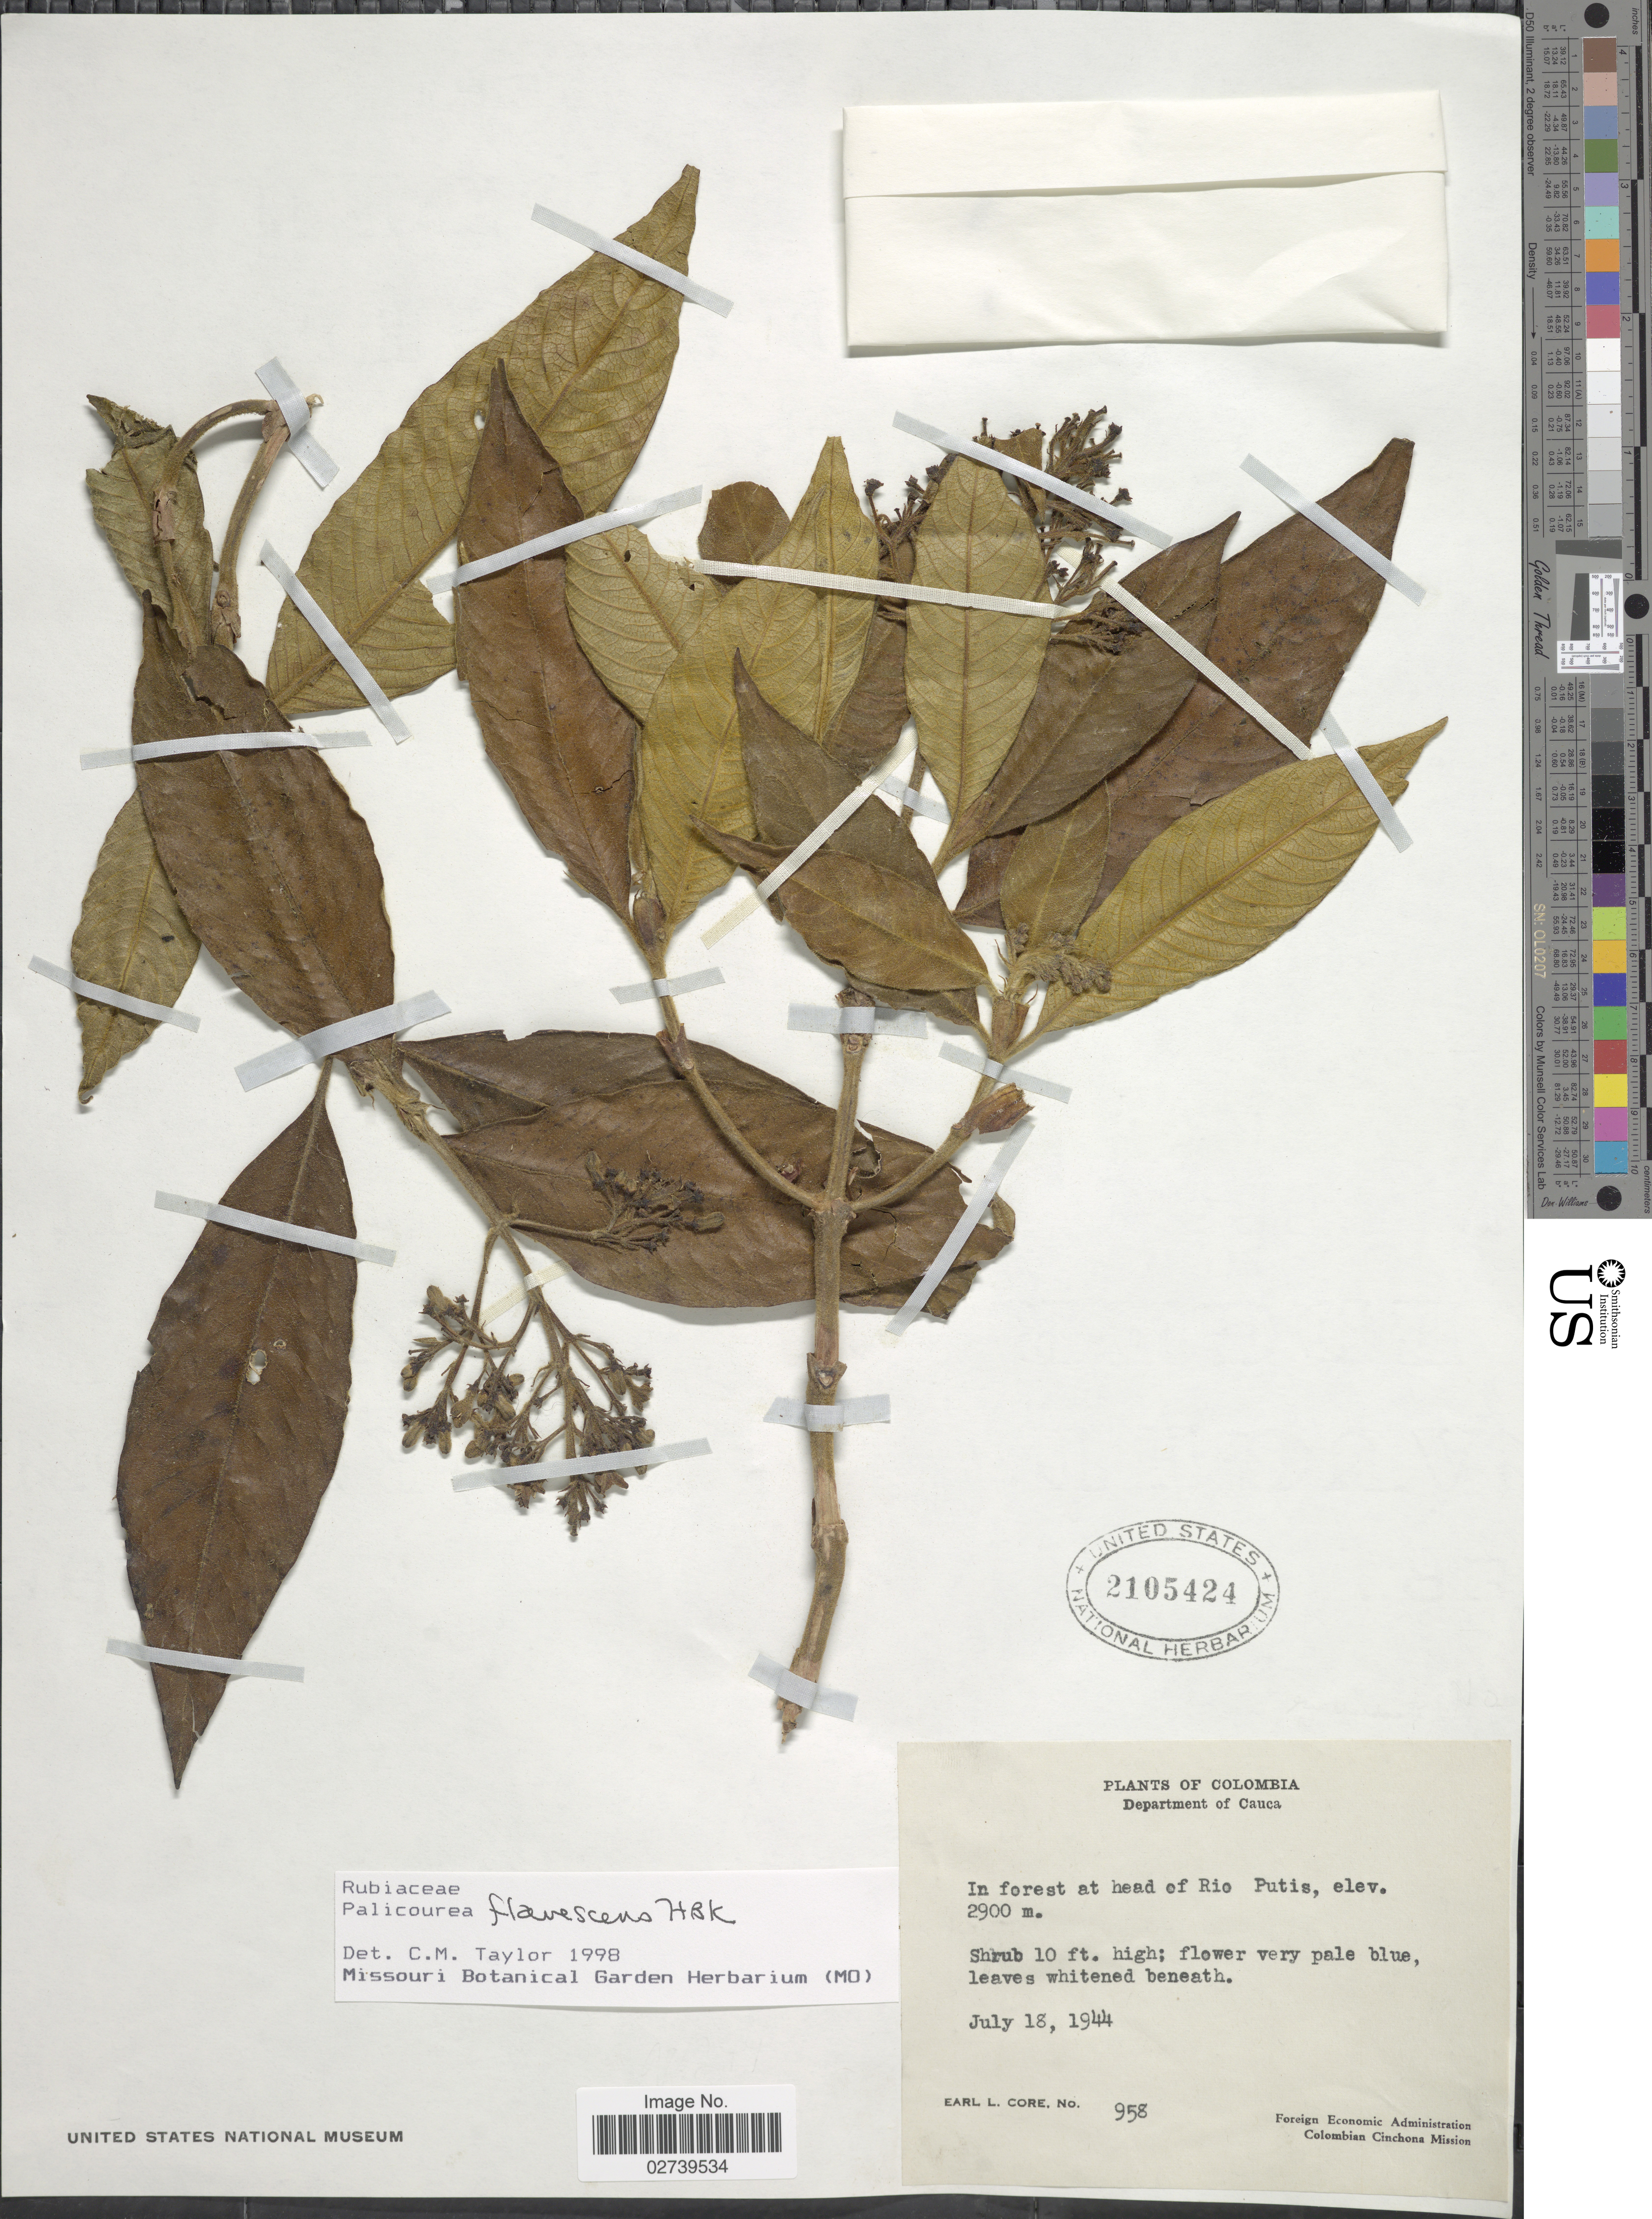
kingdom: Plantae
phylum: Tracheophyta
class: Magnoliopsida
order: Gentianales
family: Rubiaceae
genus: Palicourea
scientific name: Palicourea flavescens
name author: Kunth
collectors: E. L. Core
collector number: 958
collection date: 1944-07-18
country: Colombia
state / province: Cauca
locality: In forest at head of Rio Putis.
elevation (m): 2900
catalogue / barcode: US 2105424